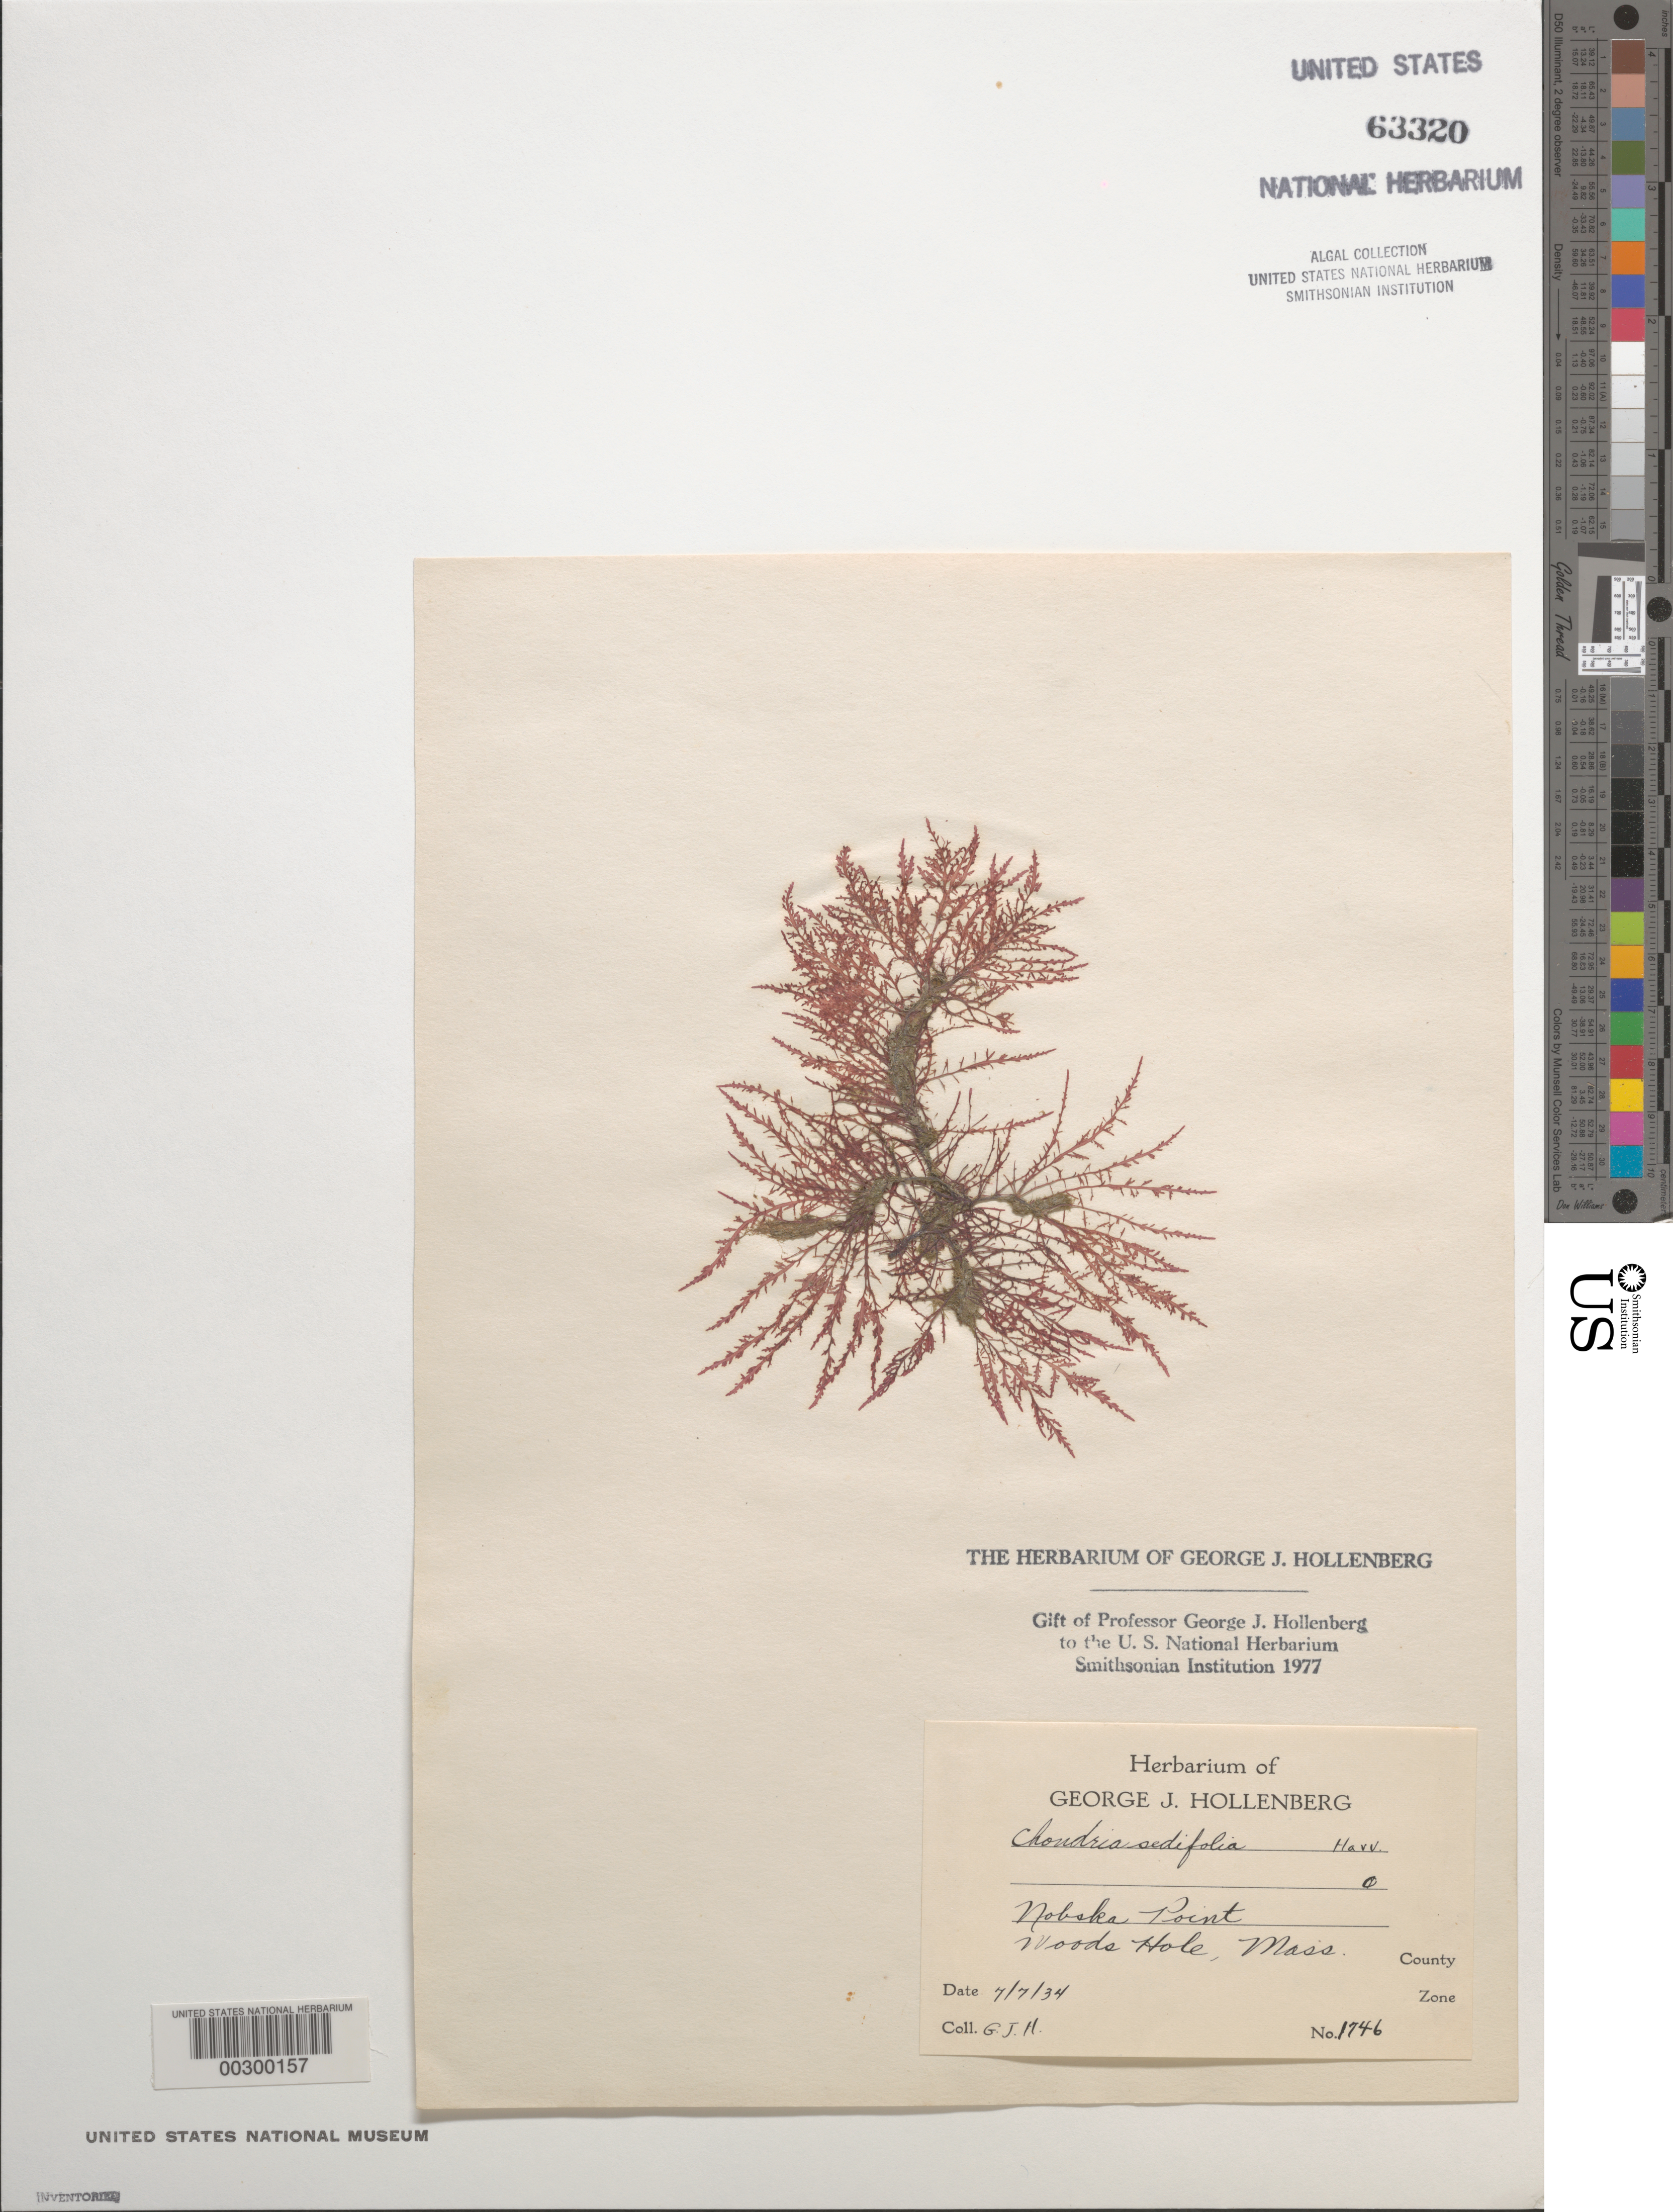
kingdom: Plantae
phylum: Rhodophyta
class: Florideophyceae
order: Ceramiales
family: Rhodomelaceae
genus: Chondria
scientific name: Chondria sedifolia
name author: Harv.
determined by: Hollenberg, George J.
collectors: G. Hollenberg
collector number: GJH 1746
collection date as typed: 07 Jul 1934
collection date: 1934-07-07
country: United States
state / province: Massachusetts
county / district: Barnstable County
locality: Woods Hole, Nobska Point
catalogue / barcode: US 63320